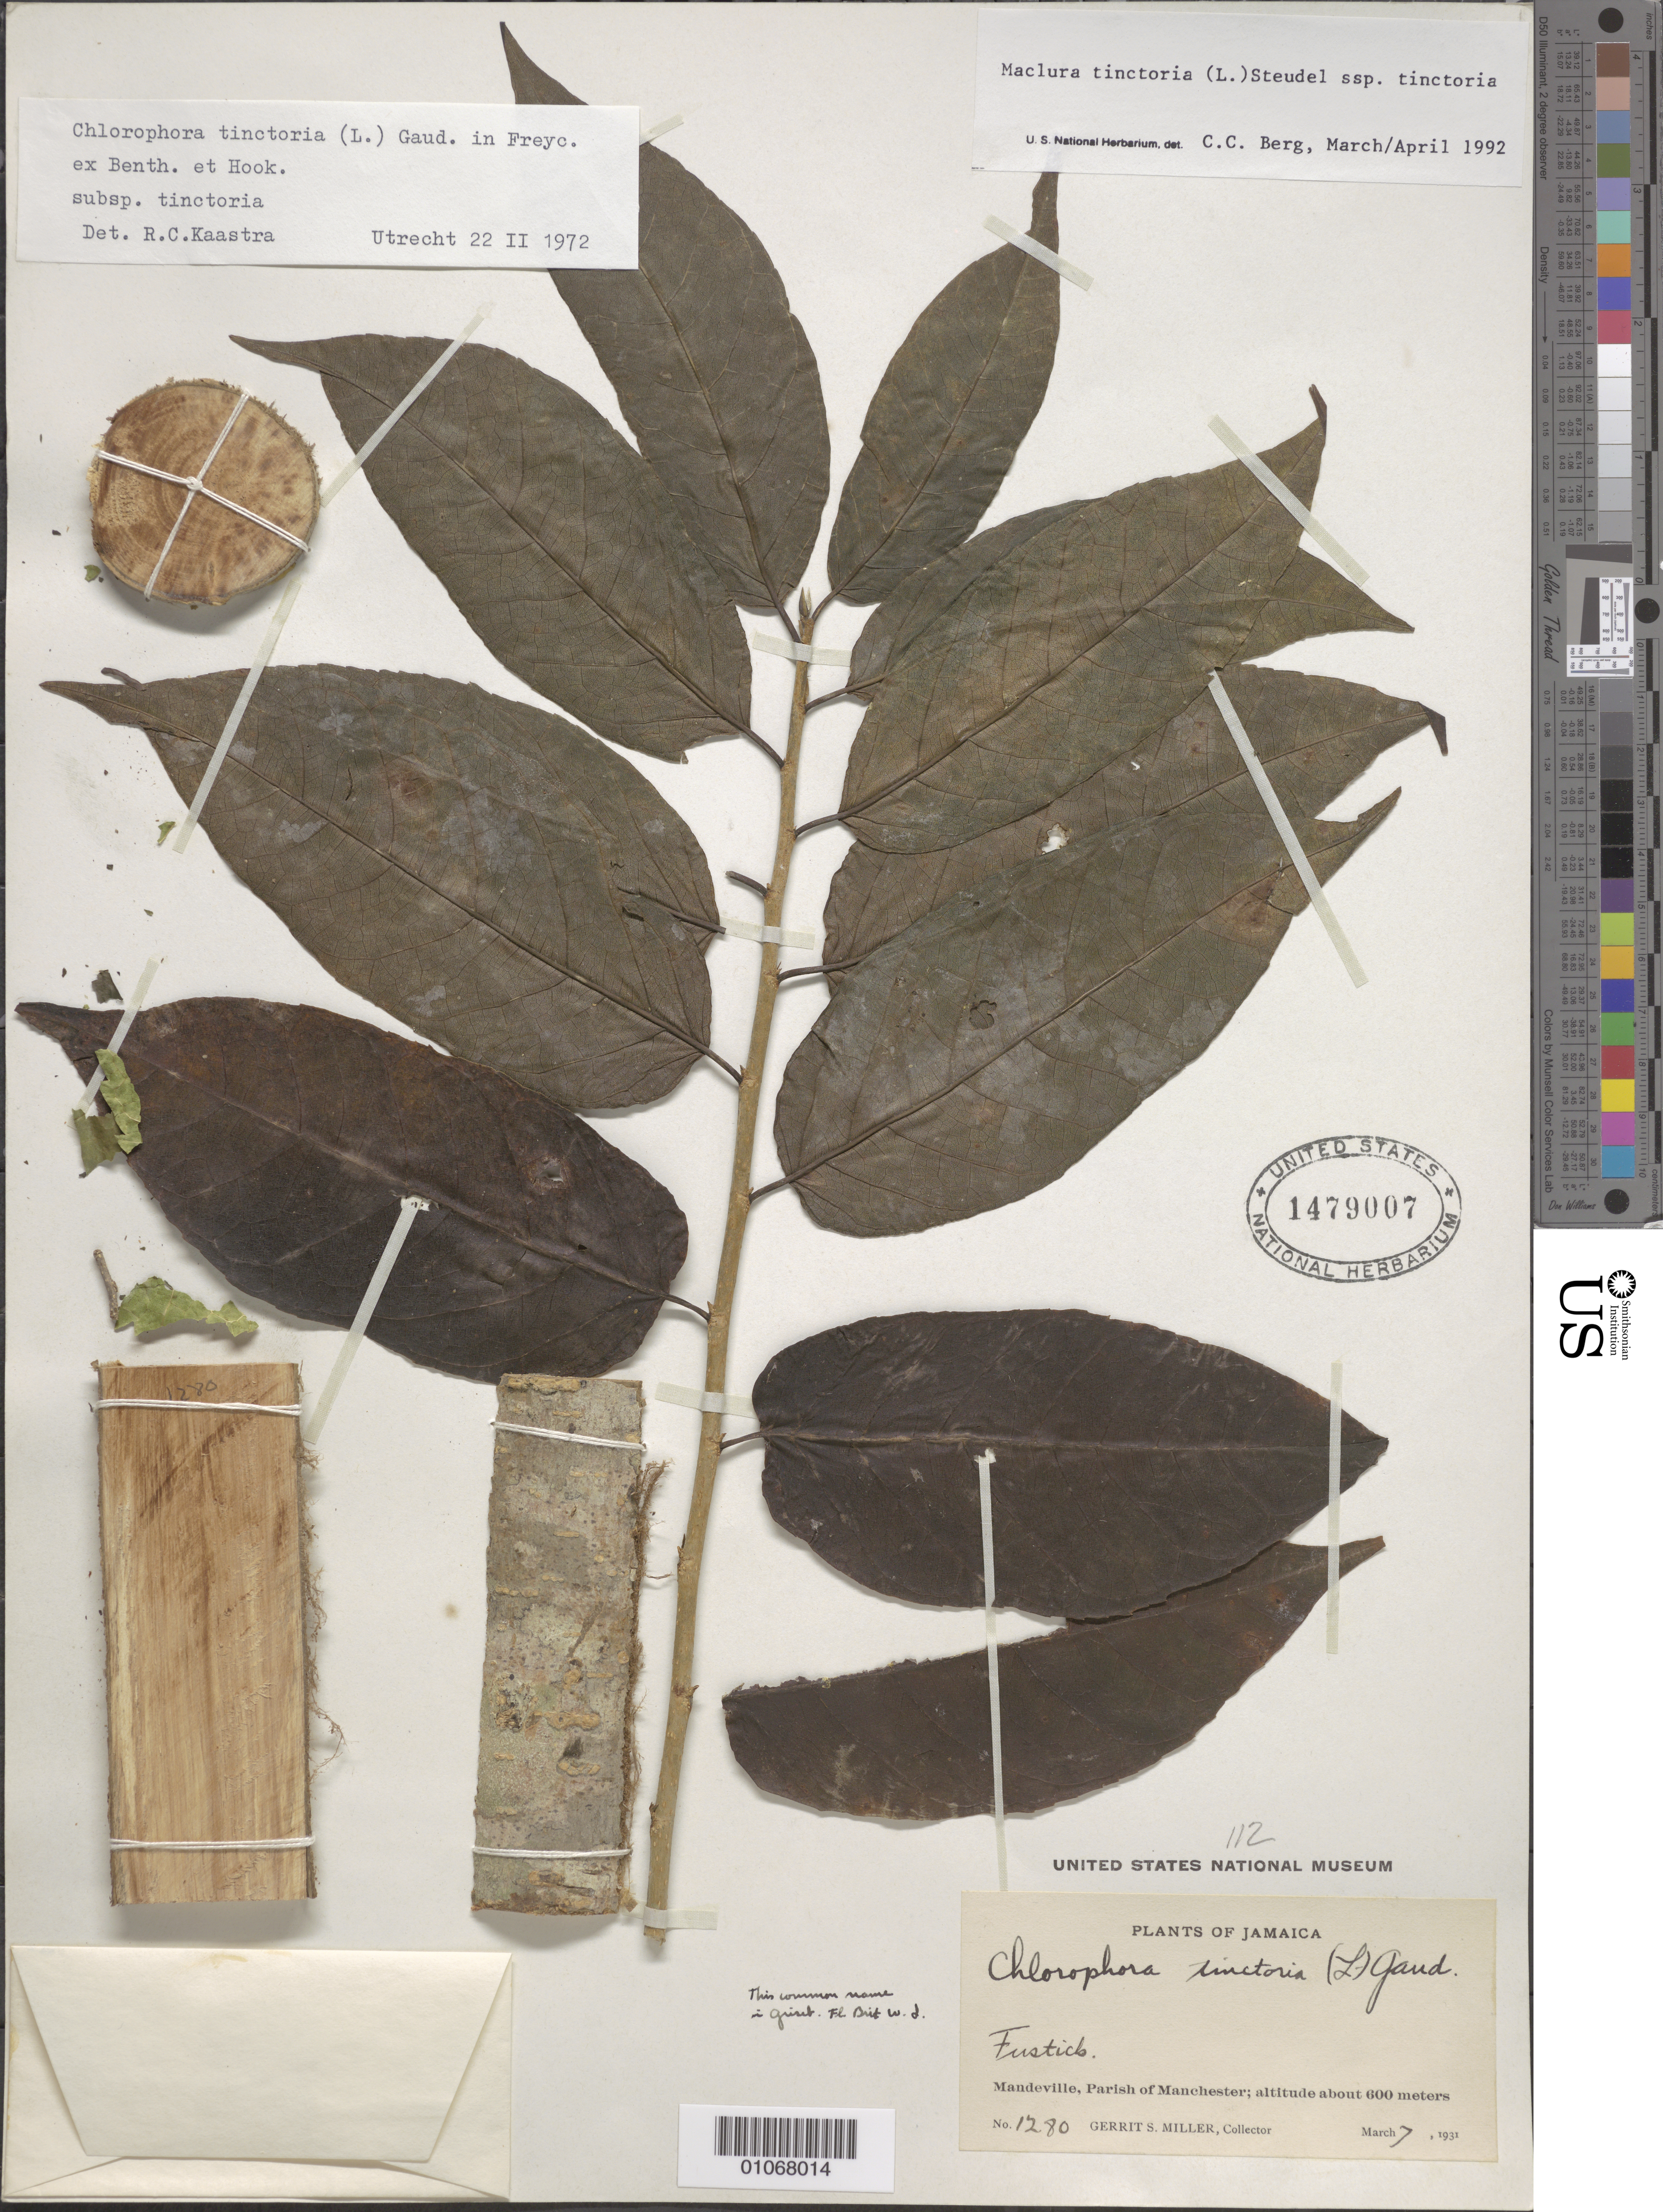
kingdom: Plantae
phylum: Tracheophyta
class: Magnoliopsida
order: Rosales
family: Moraceae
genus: Maclura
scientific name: Maclura tinctoria subsp. tinctoria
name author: (L.) D. Don ex Steud.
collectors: G. S. Miller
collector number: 1280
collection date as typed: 07 Mar 1931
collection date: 1931-03-07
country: Jamaica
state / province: Manchester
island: Jamaica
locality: Mandeville.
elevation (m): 600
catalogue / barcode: US 1479007